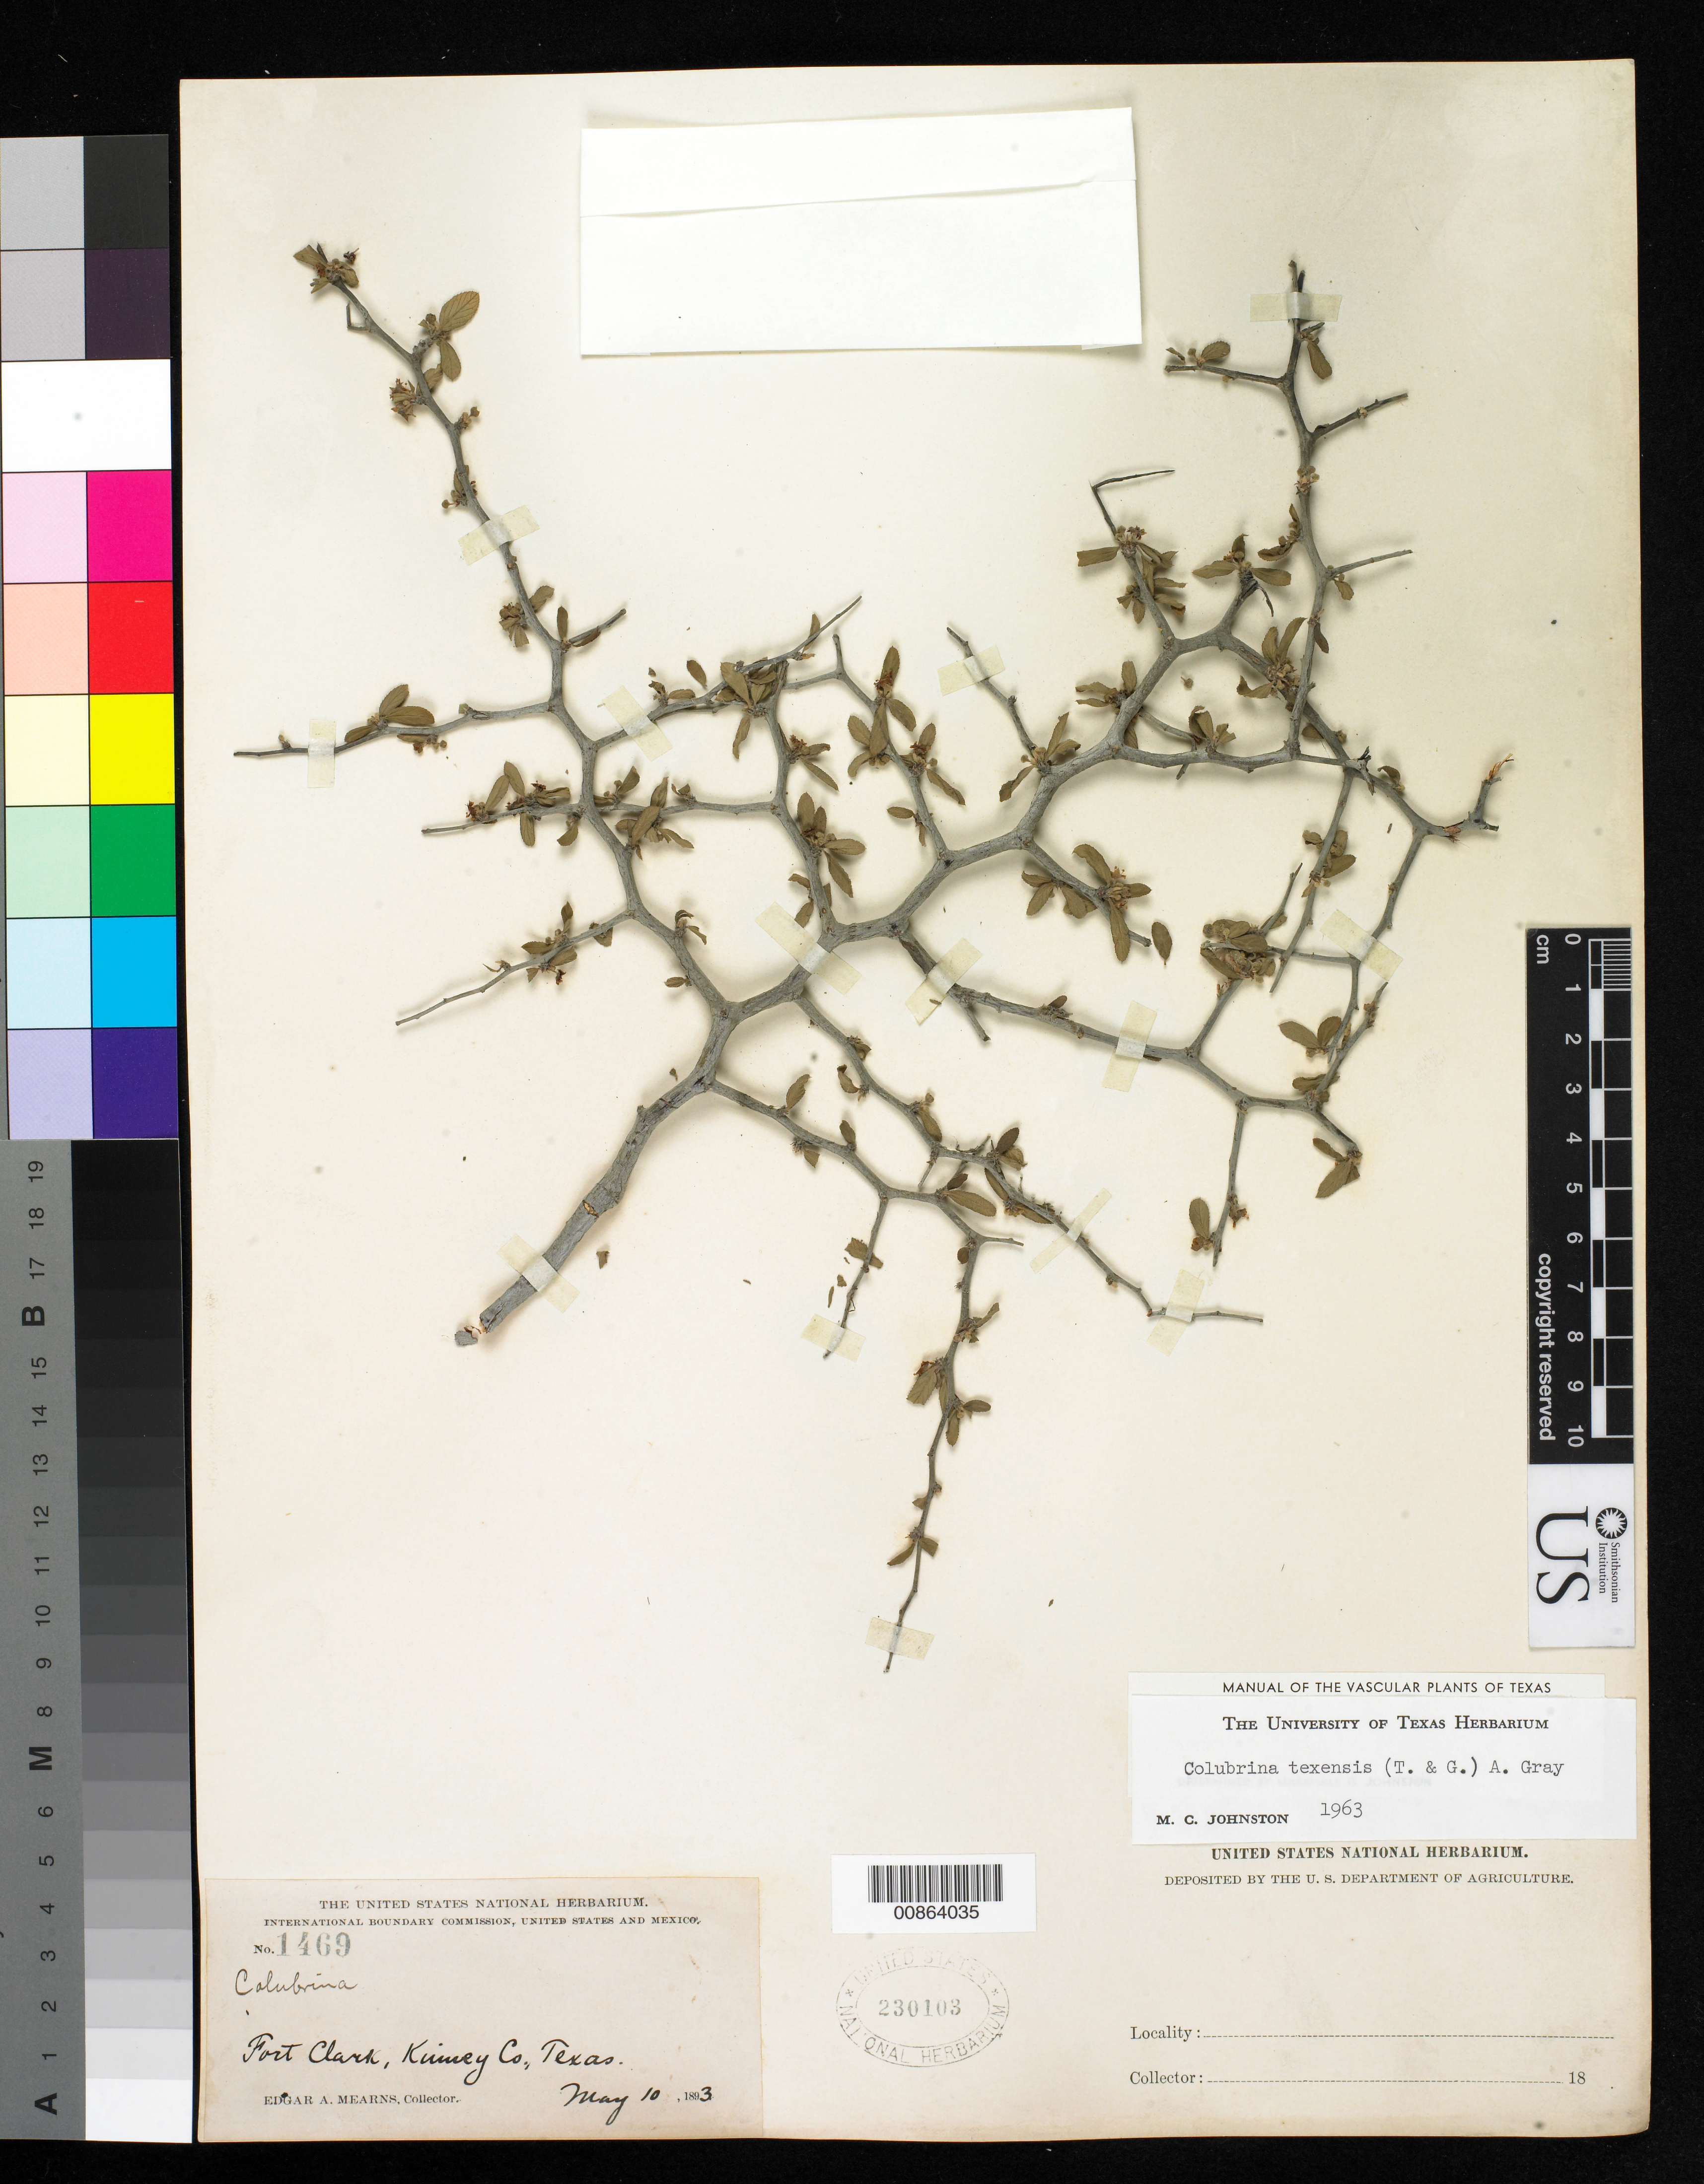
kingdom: Plantae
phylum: Tracheophyta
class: Magnoliopsida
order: Rosales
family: Rhamnaceae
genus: Colubrina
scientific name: Colubrina texensis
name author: (Torr. & A. Gray) A. Gray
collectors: E. A. Mearns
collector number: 1469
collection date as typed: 10 May 1893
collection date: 1893-05-10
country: United States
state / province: Texas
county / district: Kinney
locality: Fort Clark, Kinney County, Texas.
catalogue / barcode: US 230103